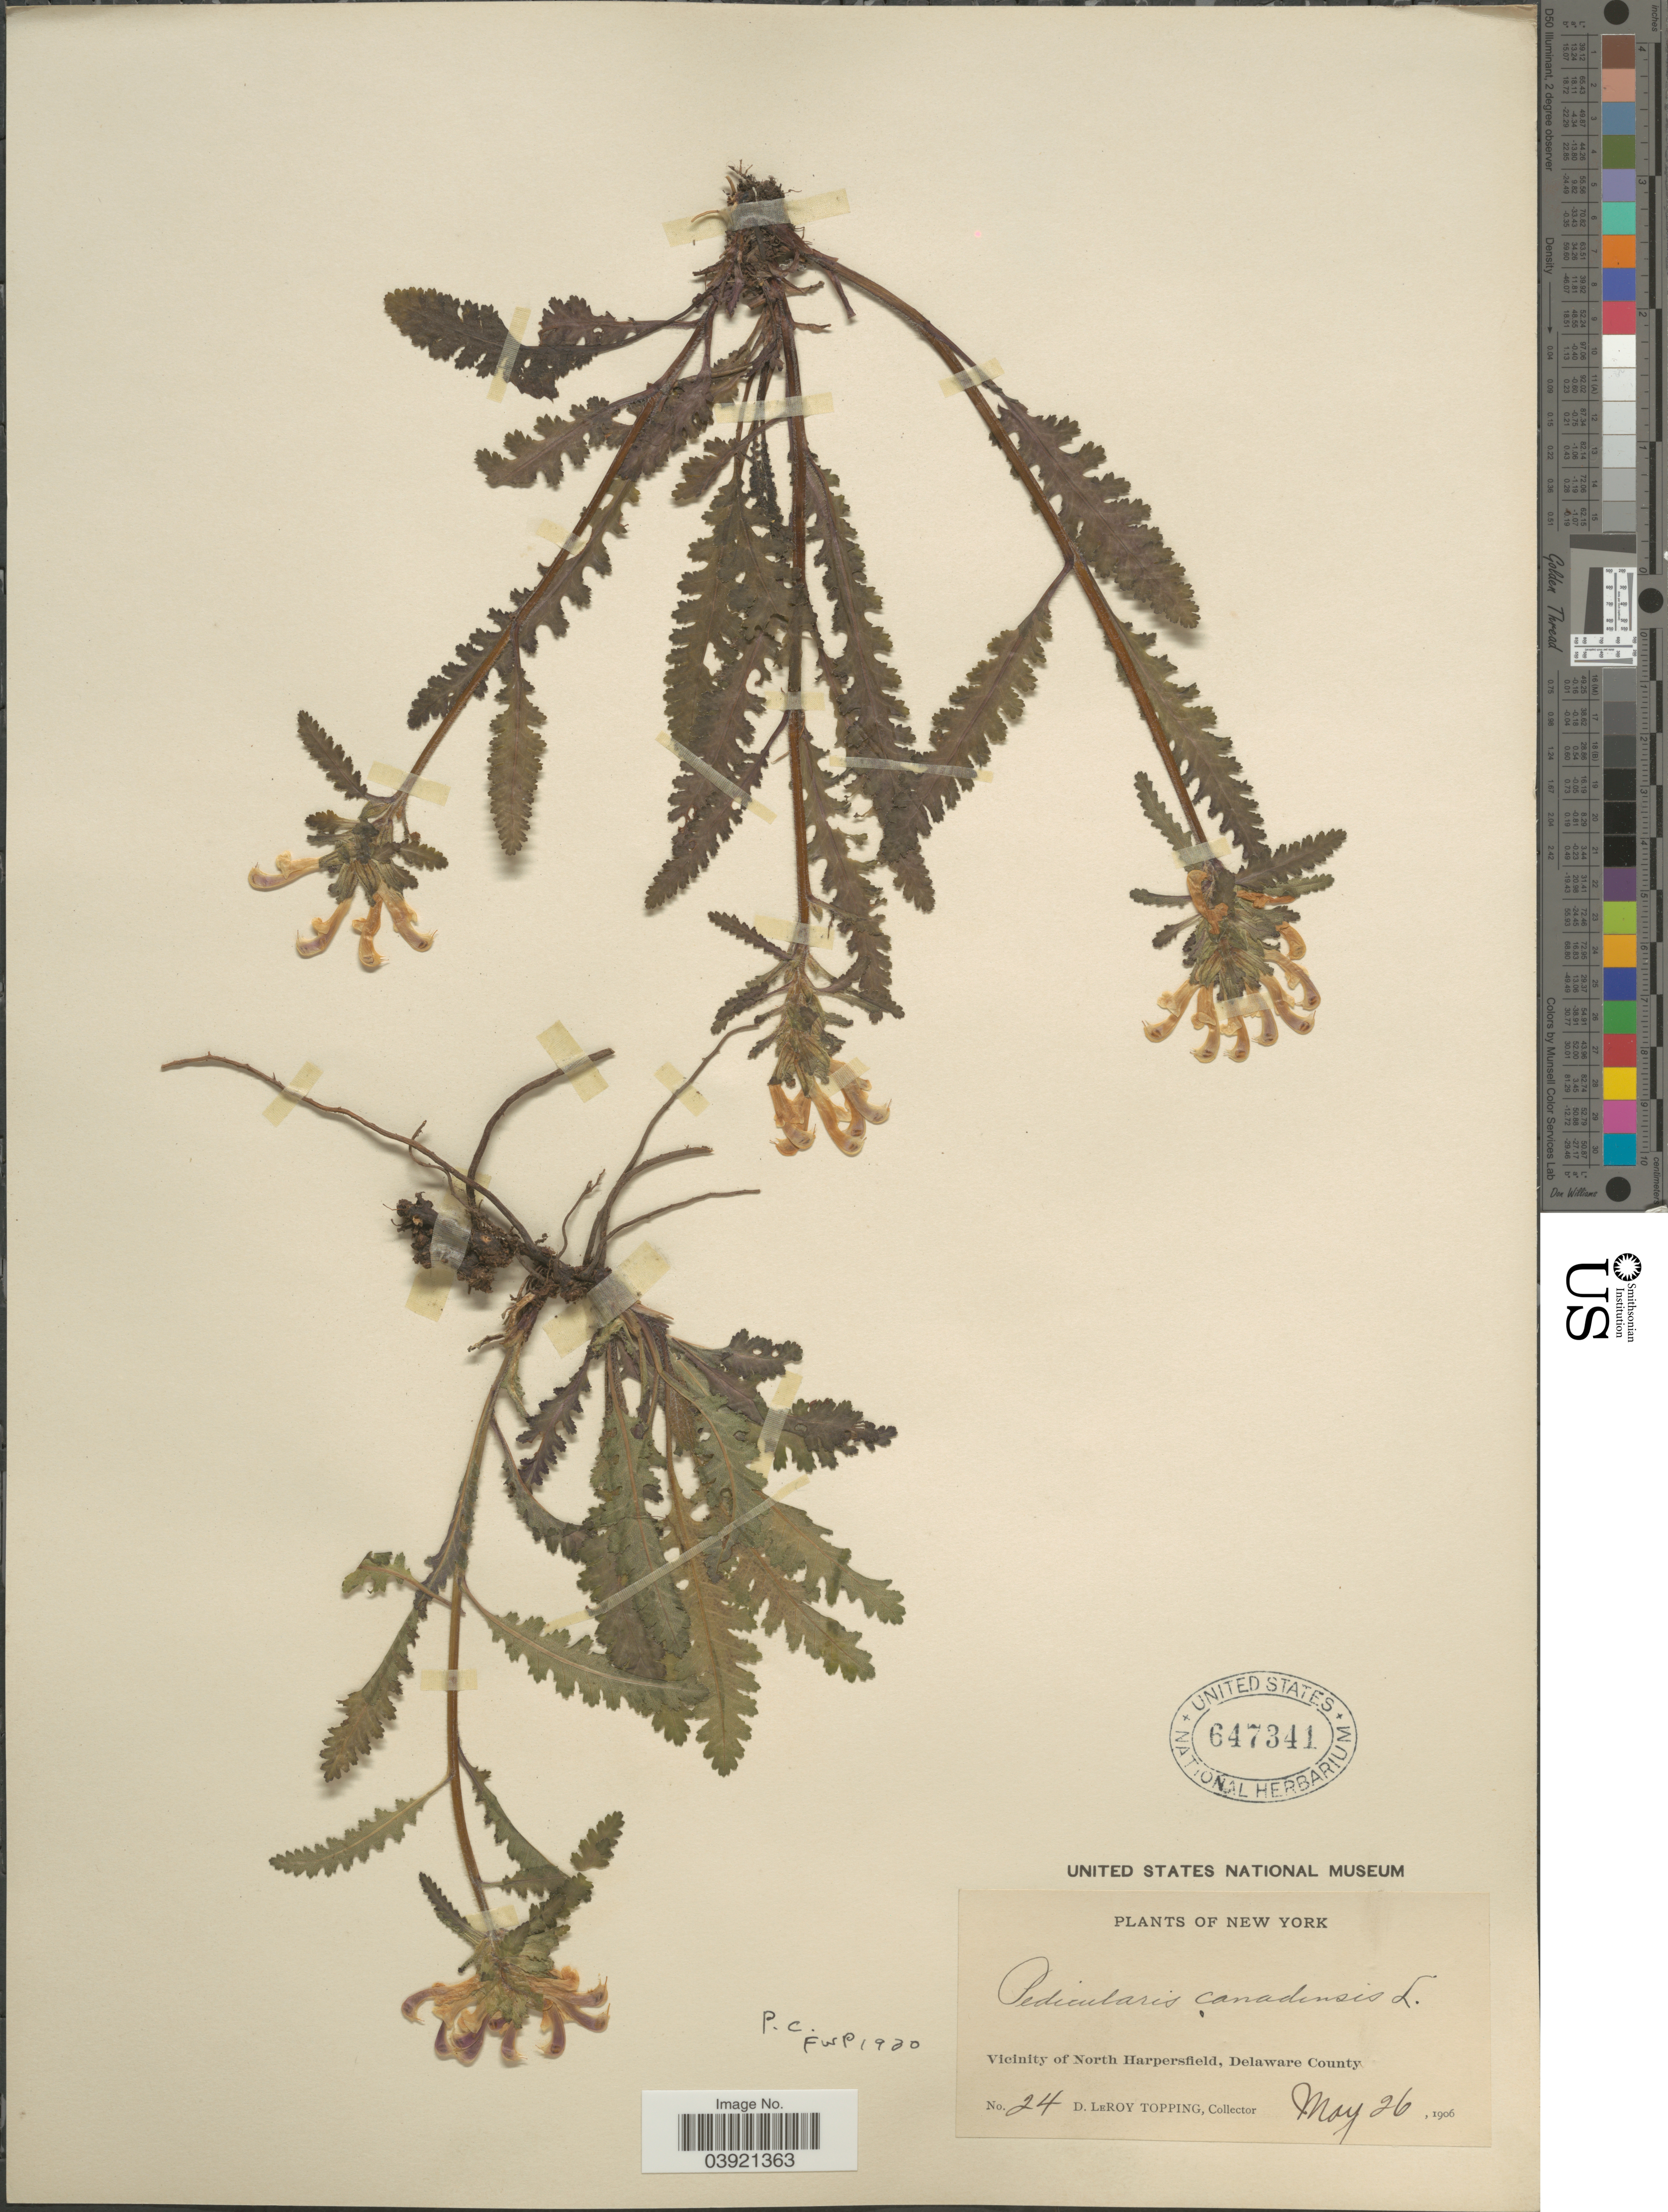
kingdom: Plantae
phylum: Tracheophyta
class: Magnoliopsida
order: Lamiales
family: Orobanchaceae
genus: Pedicularis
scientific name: Pedicularis canadensis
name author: L.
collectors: D. L. Topping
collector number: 24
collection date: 1906-05-26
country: United States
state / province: New York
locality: Vicinity of North Harpersfield, Delaware County.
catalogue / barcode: US 647341